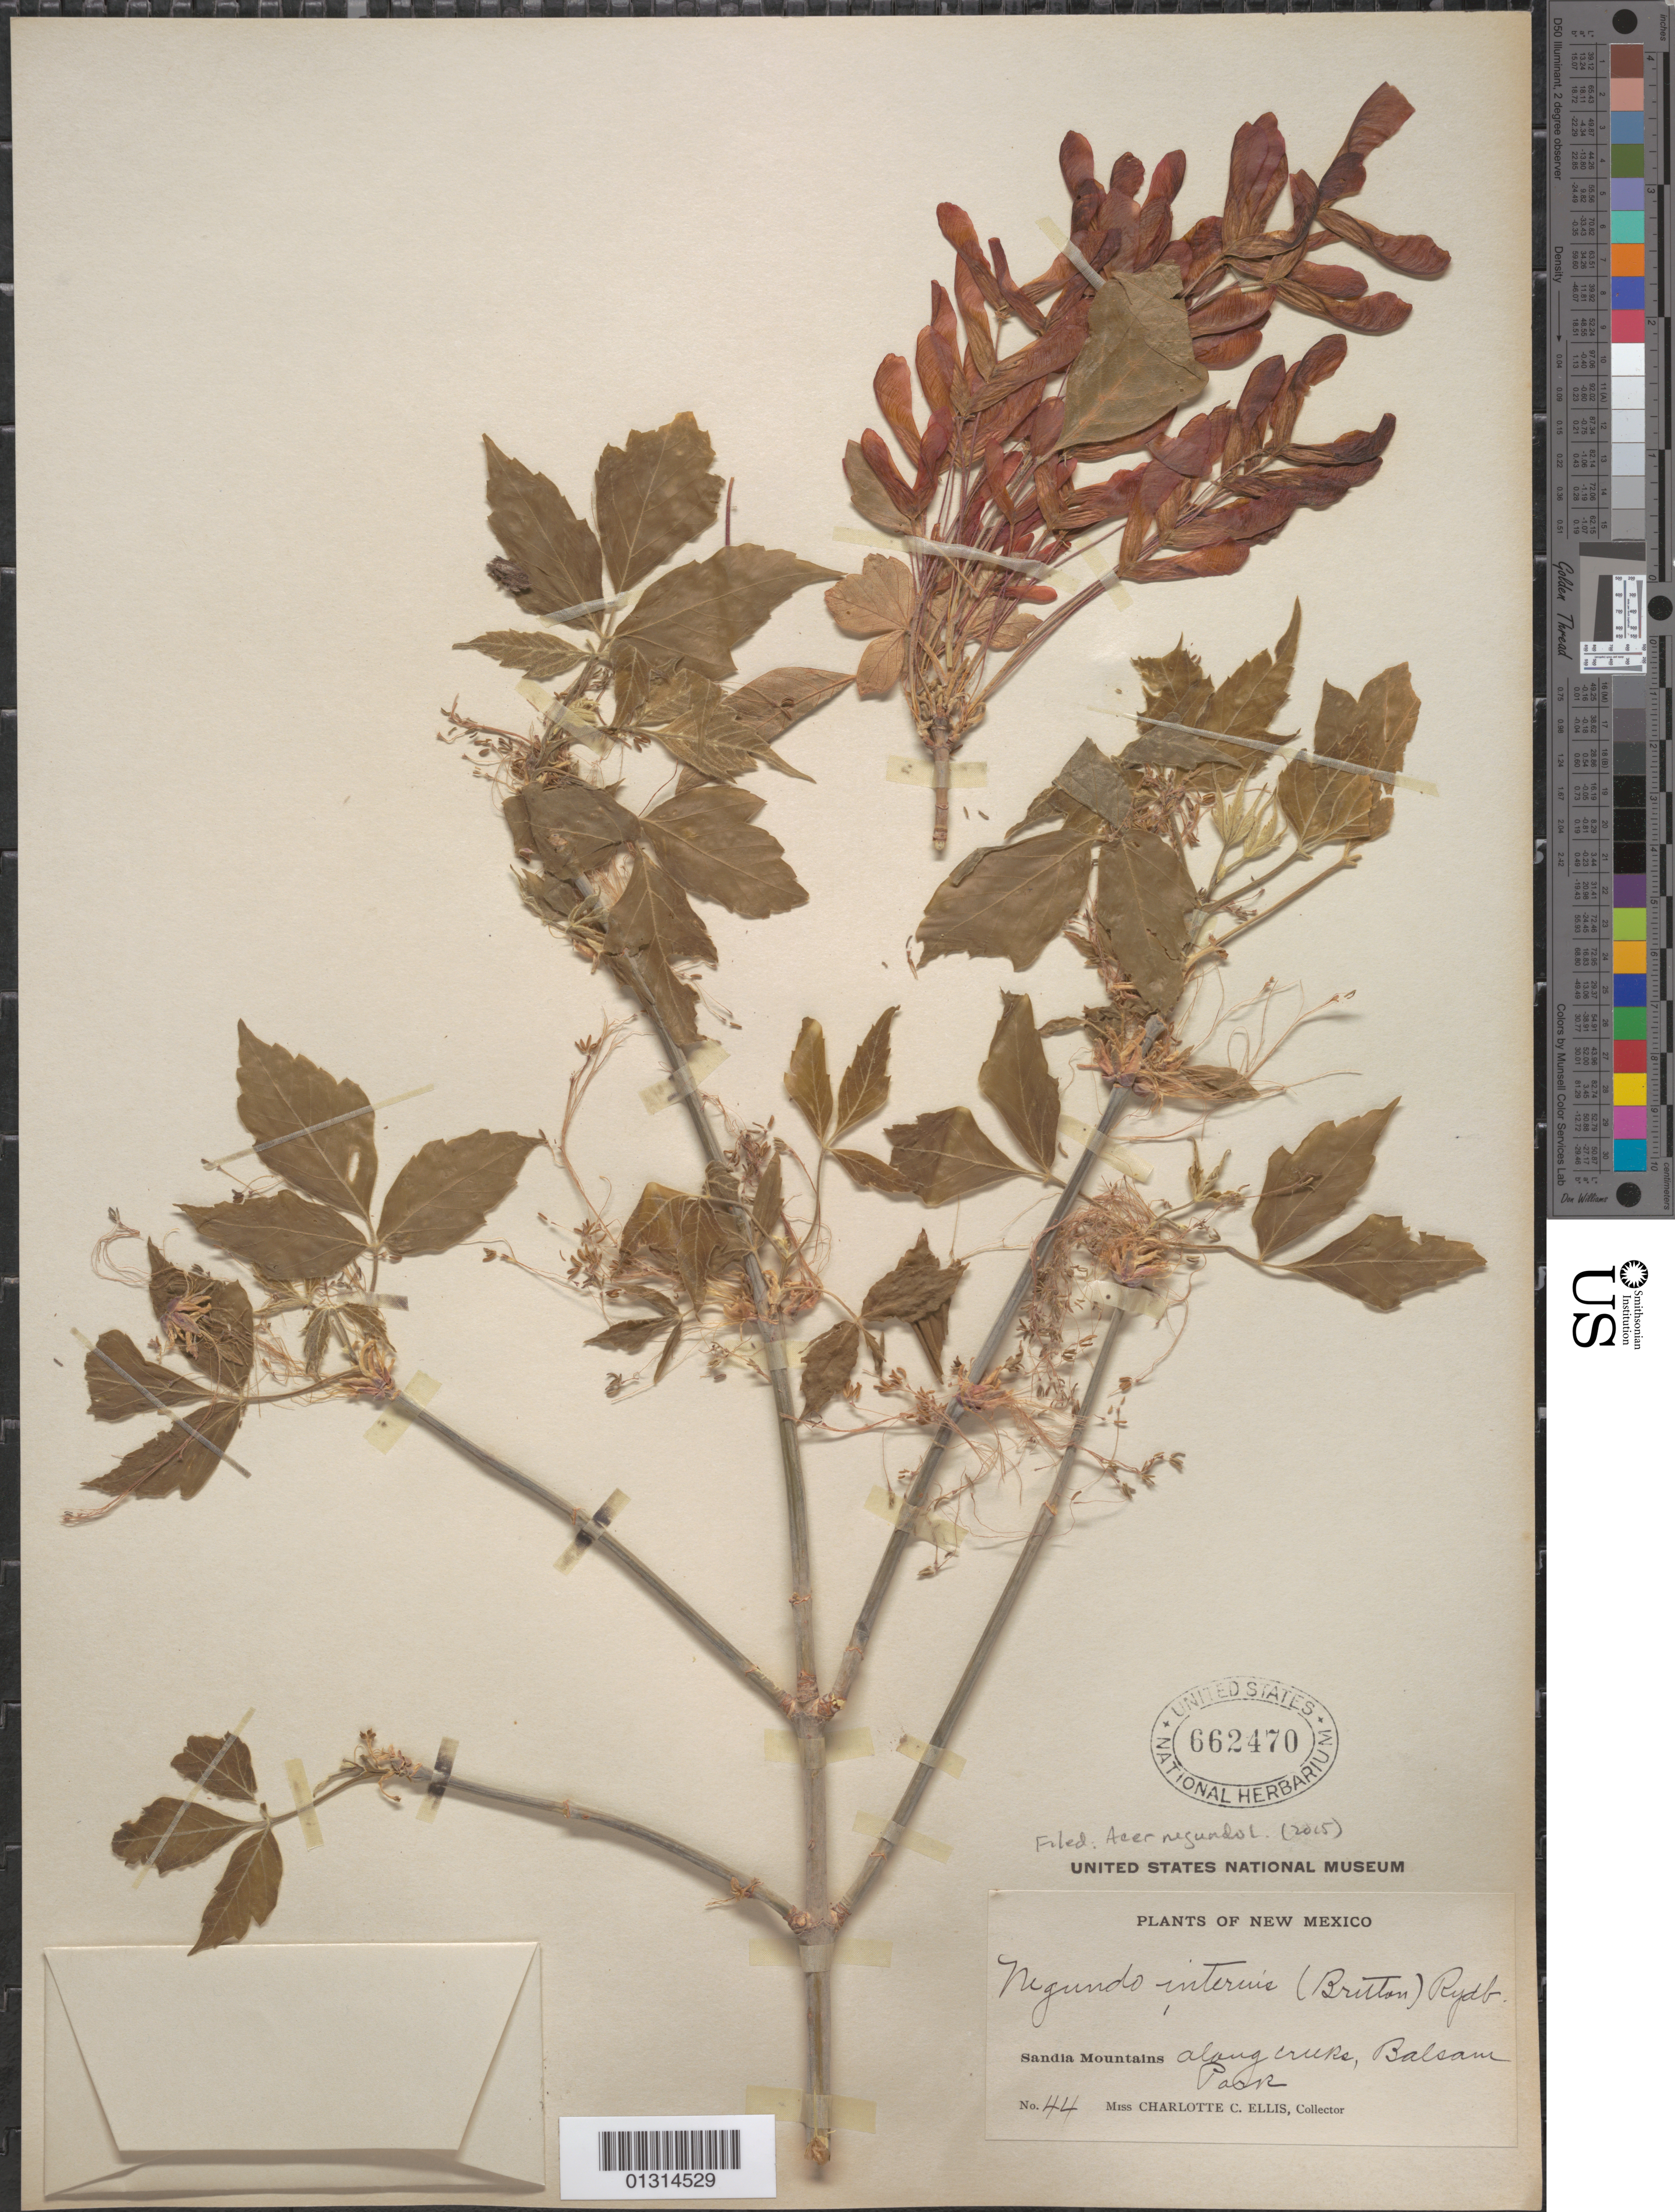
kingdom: Plantae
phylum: Tracheophyta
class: Magnoliopsida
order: Sapindales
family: Sapindaceae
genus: Acer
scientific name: Acer negundo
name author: L.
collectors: C. C. Ellis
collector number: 44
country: United States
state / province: New Mexico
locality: Sandia Mountains, Balsam Park.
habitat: Along creeks.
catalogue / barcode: US 662470